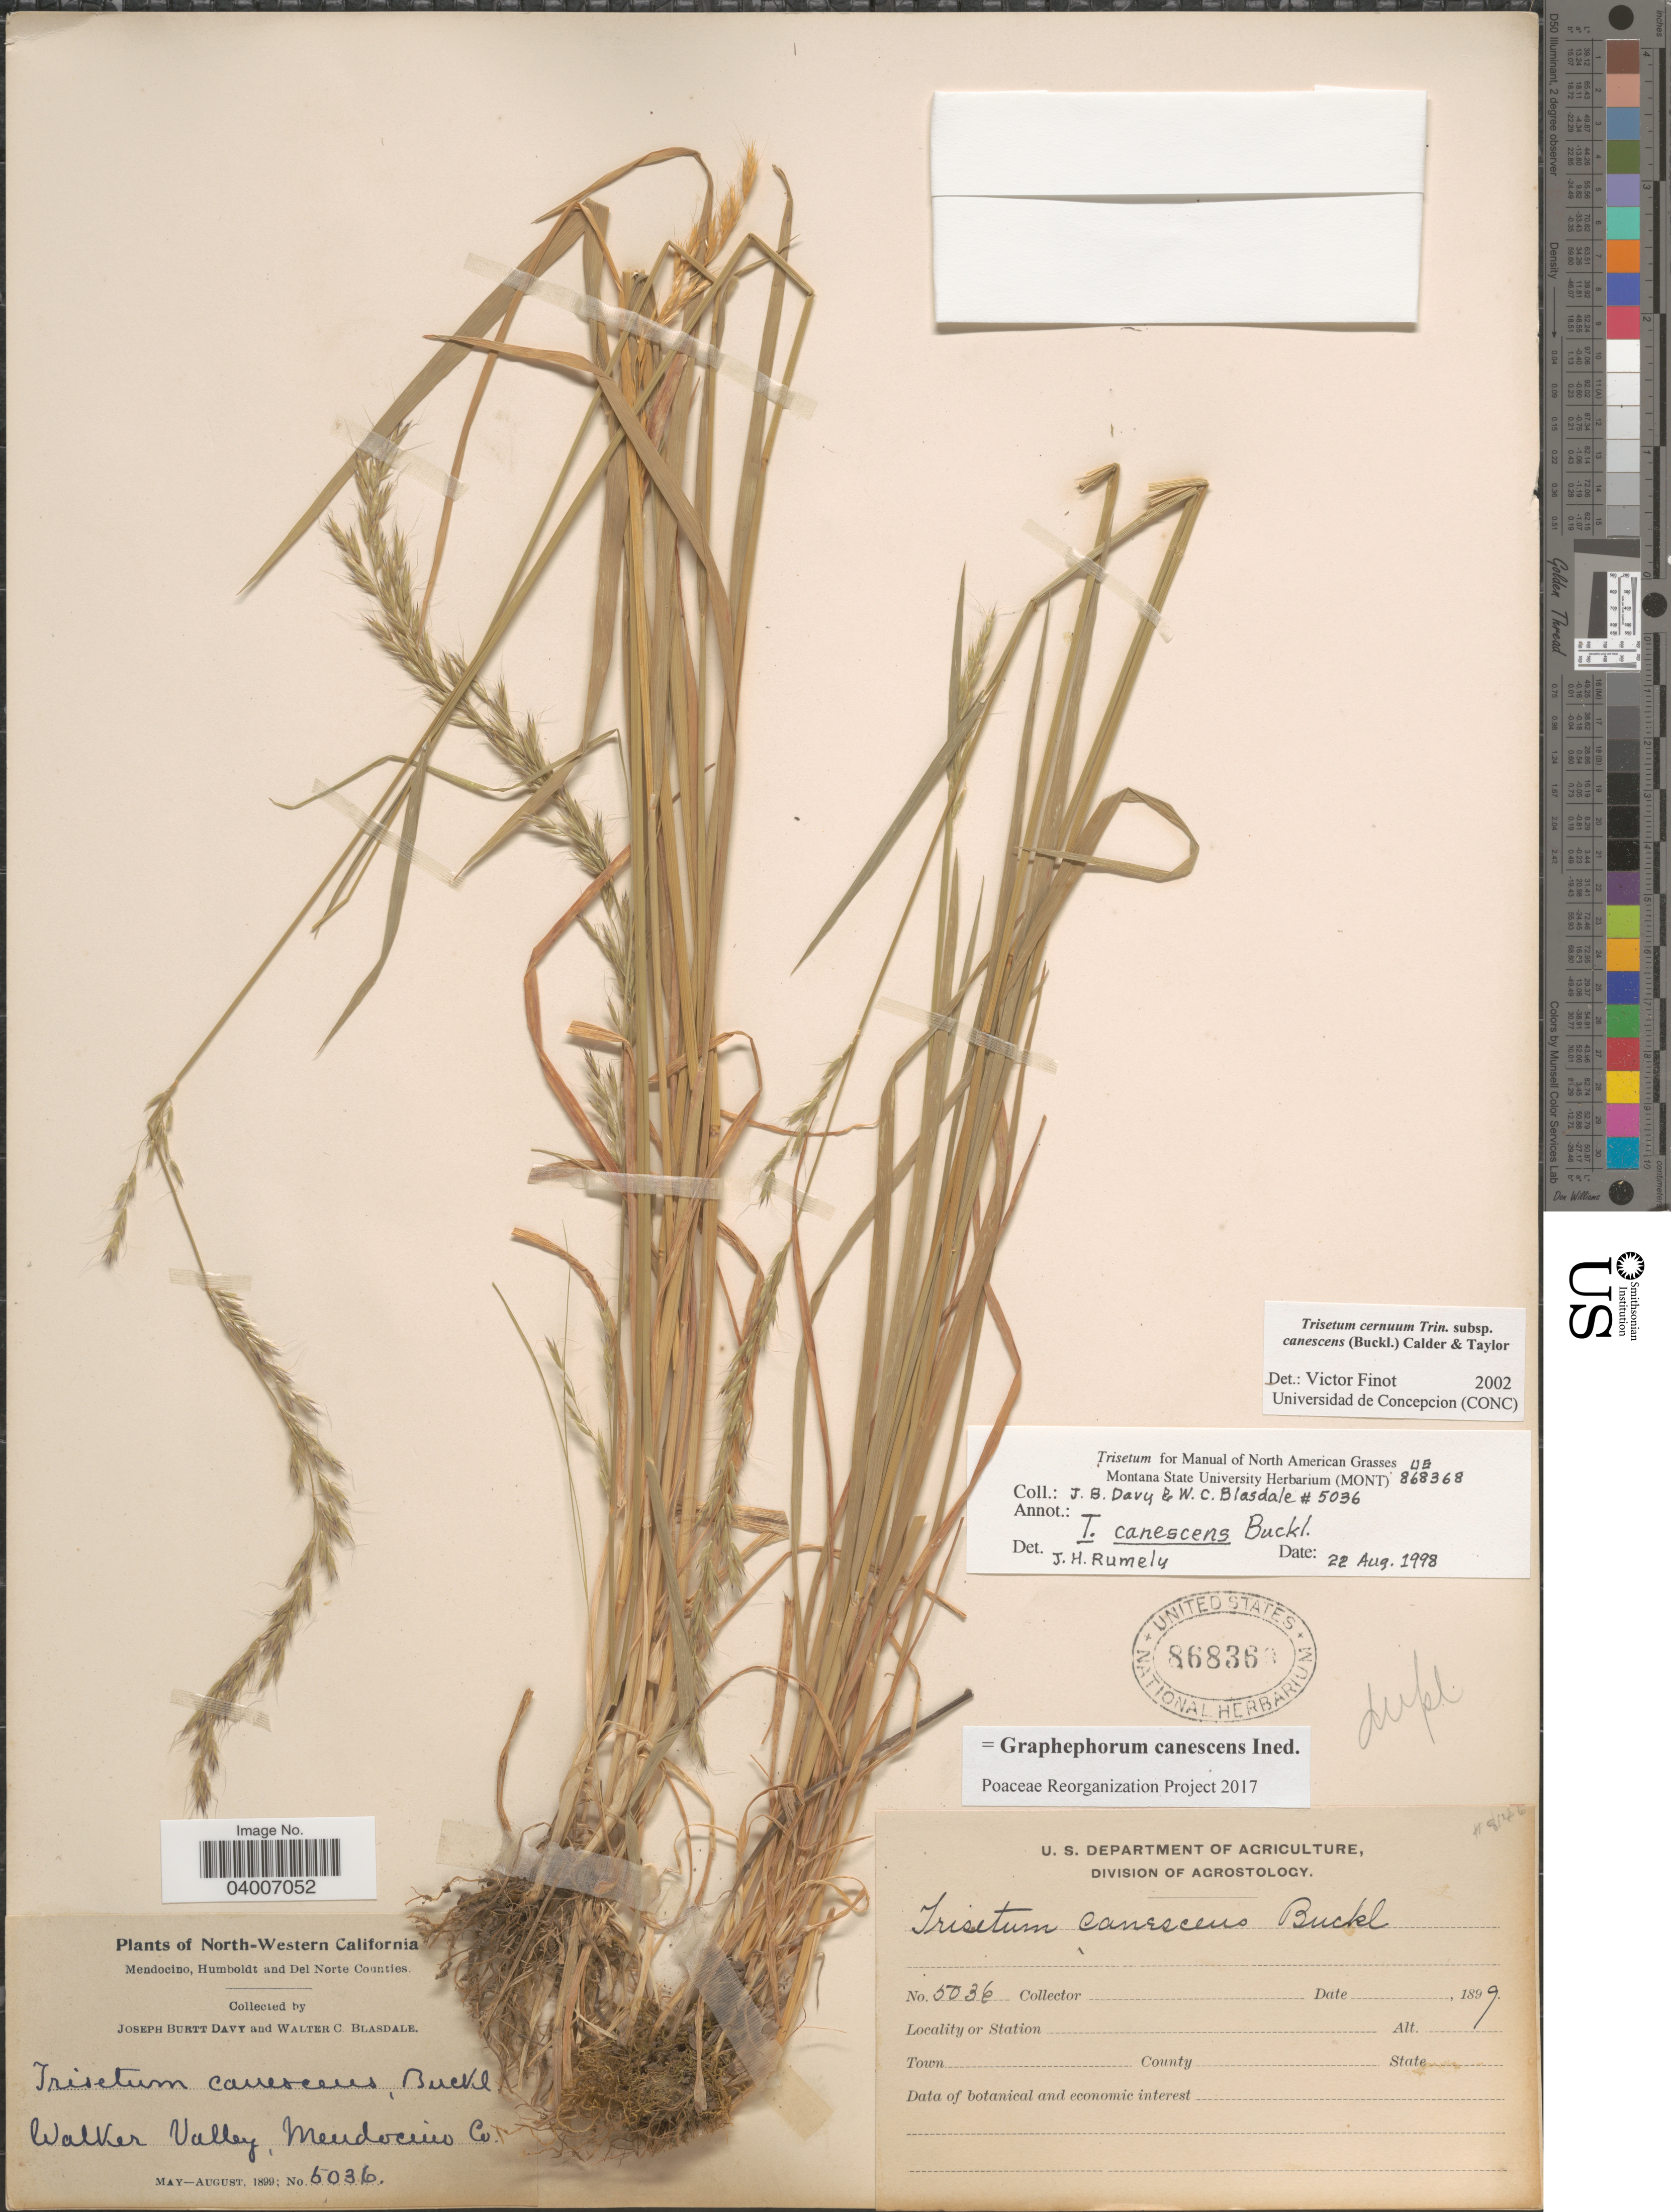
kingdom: Plantae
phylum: Tracheophyta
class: Liliopsida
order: Poales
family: Poaceae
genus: Graphephorum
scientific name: Graphephorum canescens ined.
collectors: J. Burtt Davy & W. Blasdale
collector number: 5036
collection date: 1899-05/1899-08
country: United States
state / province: California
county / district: Mendocino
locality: North-Western California. Walker Valley, Mendocino Co.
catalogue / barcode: US 868360